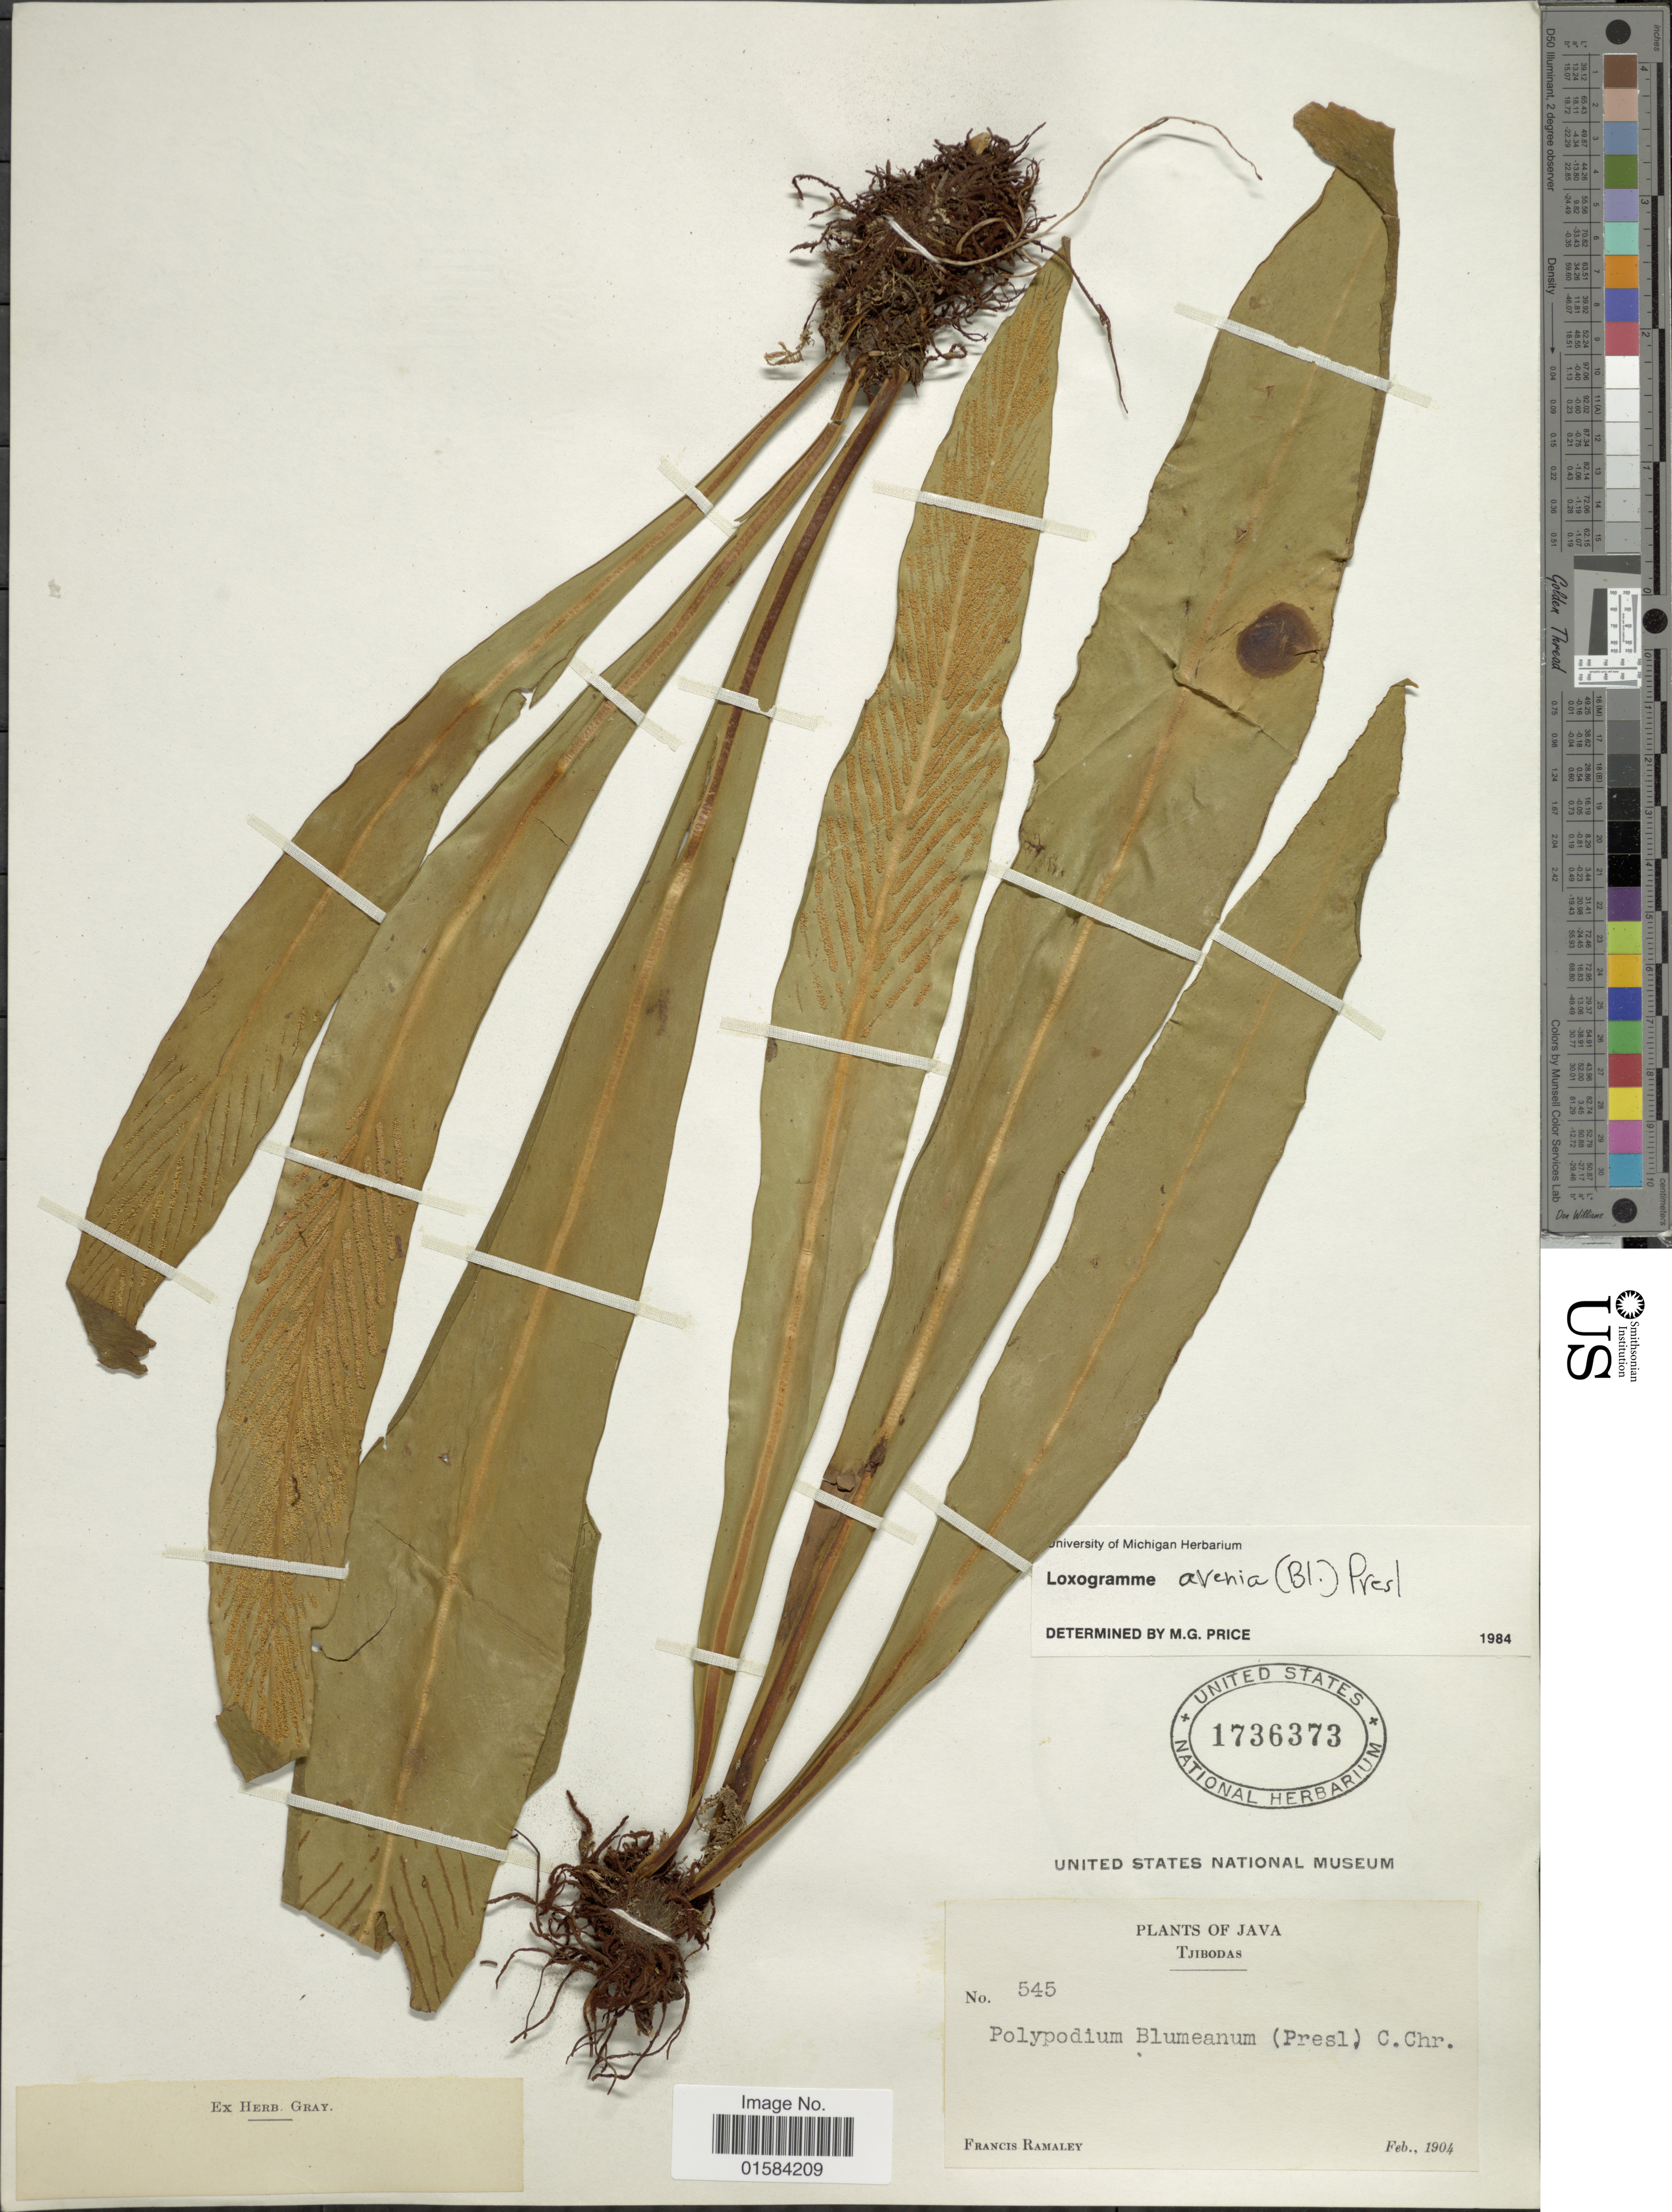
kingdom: Plantae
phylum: Tracheophyta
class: Polypodiopsida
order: Polypodiales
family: Polypodiaceae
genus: Loxogramme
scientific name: Loxogramme avenia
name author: (Blume) C. Presl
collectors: F. Ramaley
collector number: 545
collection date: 1904-02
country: Indonesia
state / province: Java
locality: Tjibodas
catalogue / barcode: US 1736373